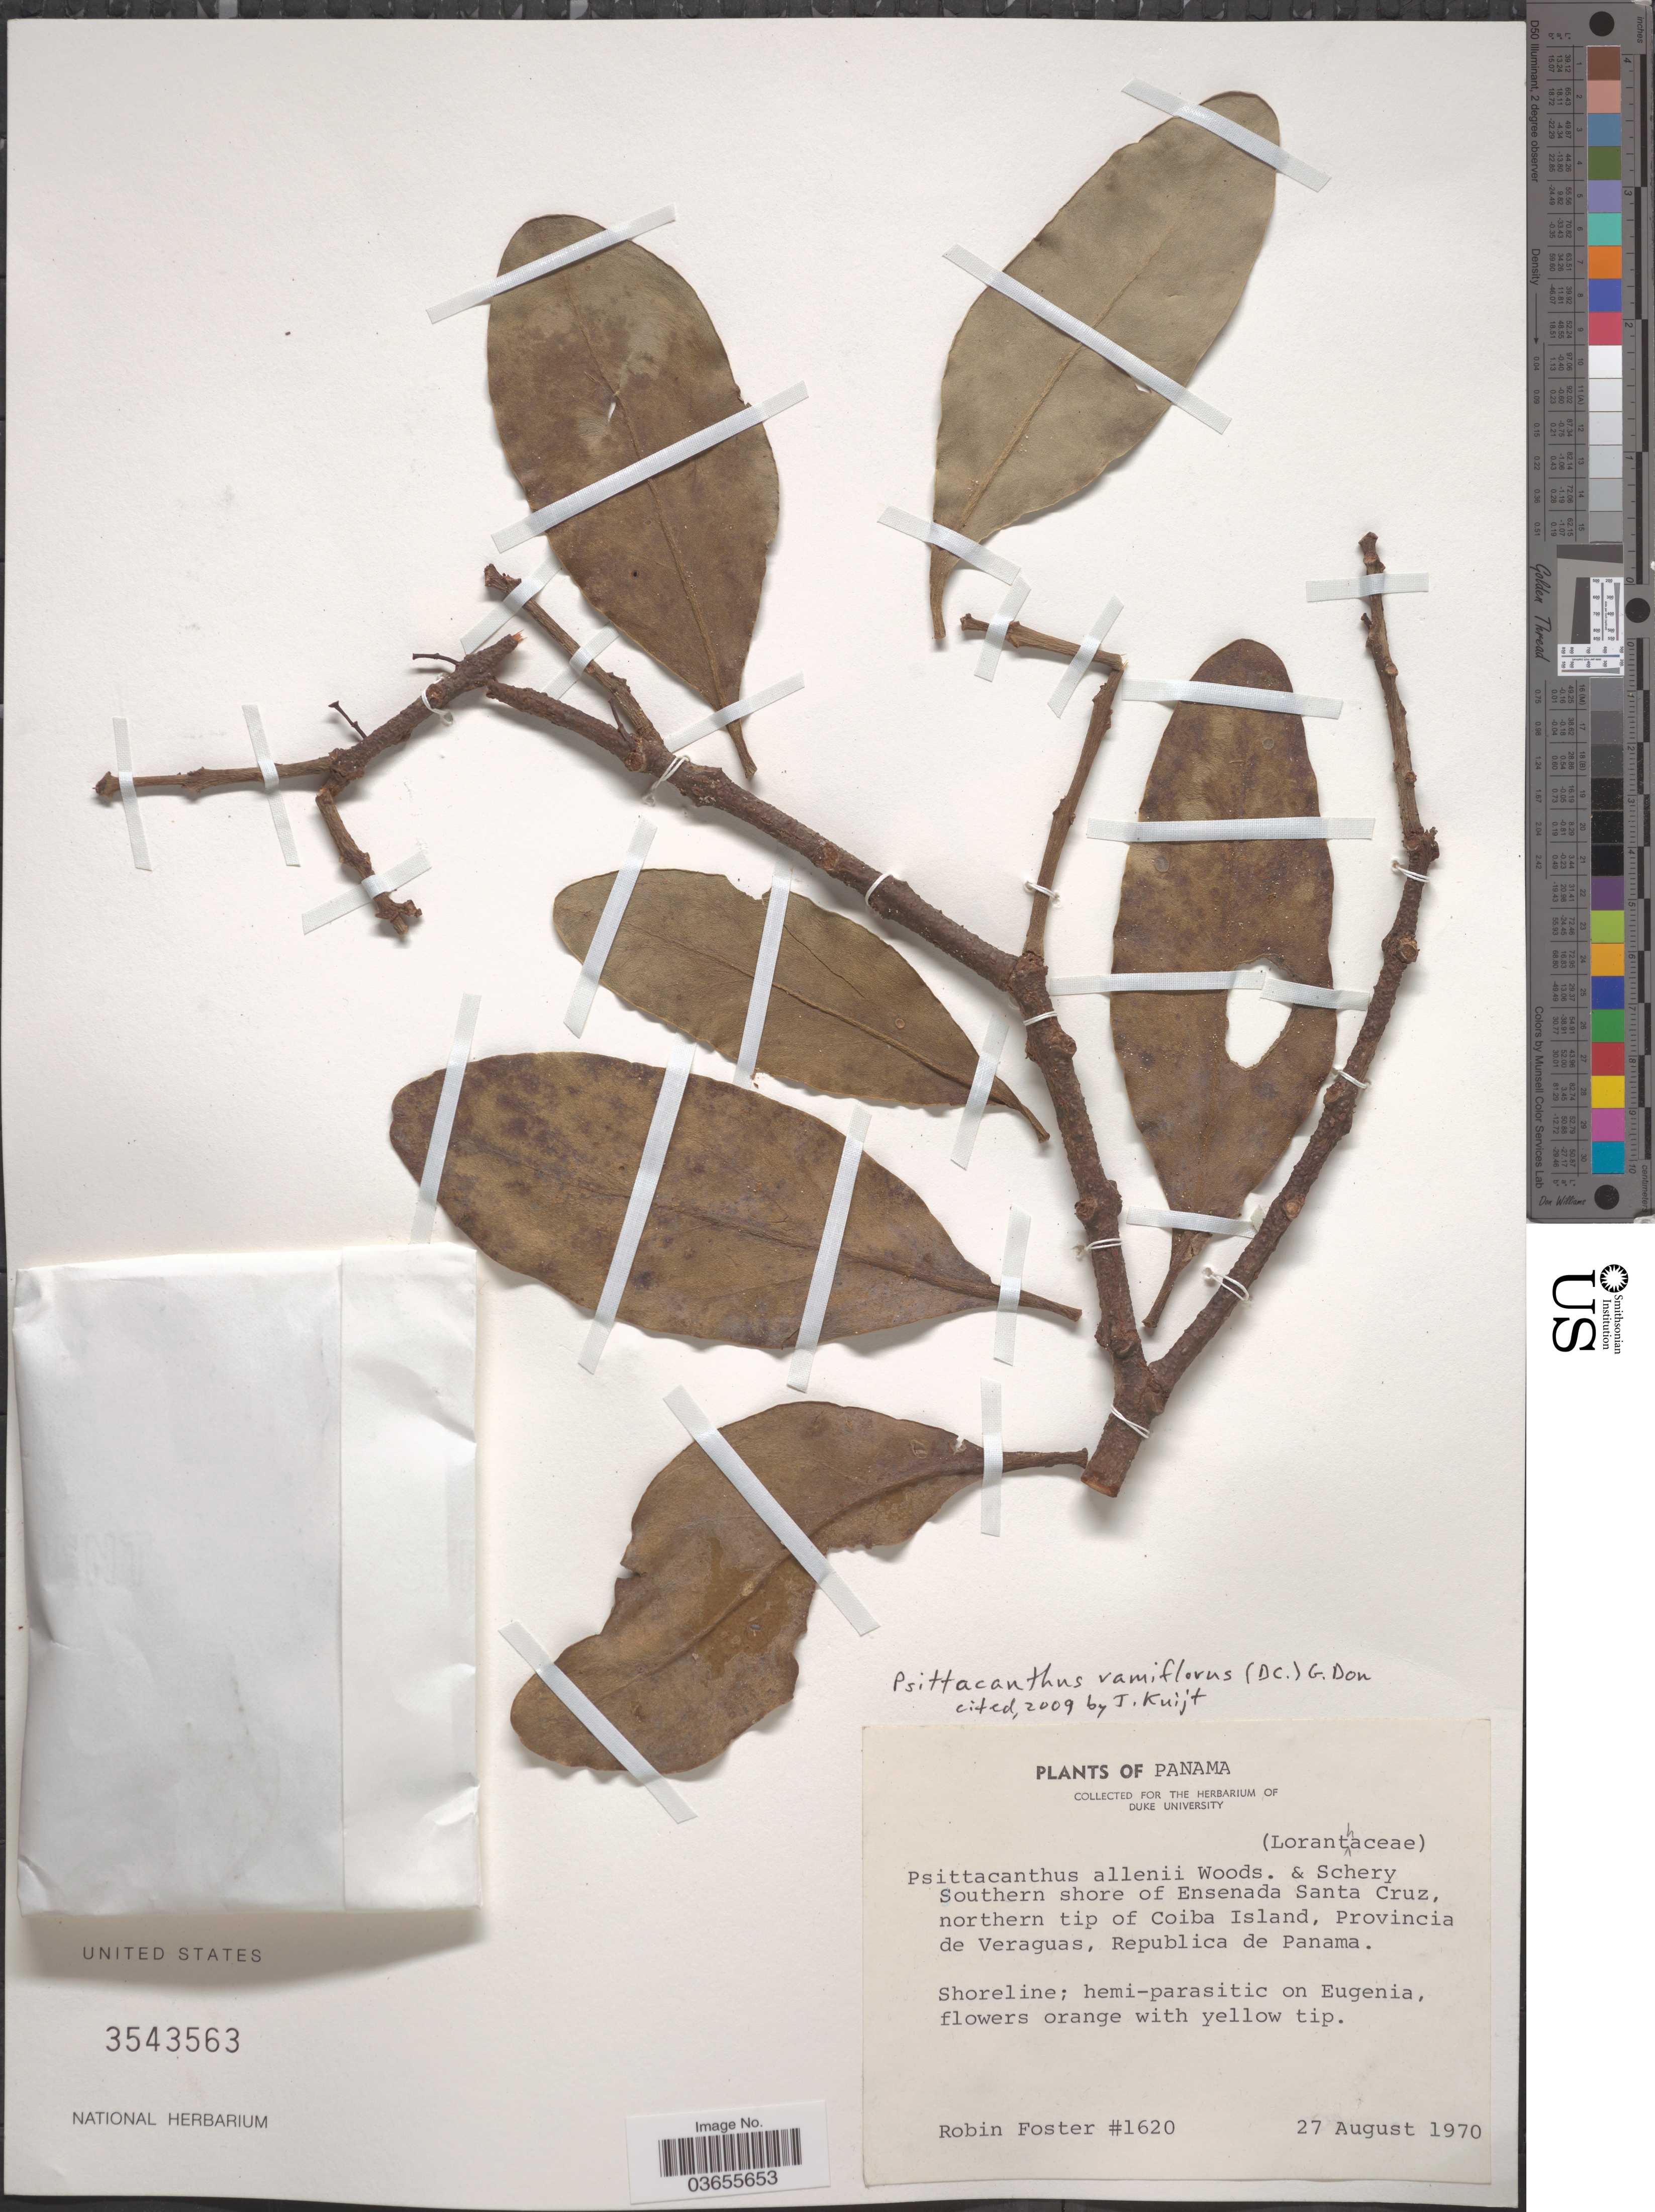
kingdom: Plantae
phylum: Tracheophyta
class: Magnoliopsida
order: Santalales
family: Loranthaceae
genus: Psittacanthus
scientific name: Psittacanthus ramiflorus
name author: (Moc. & Sessé ex DC.) G. Don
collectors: R. B. Foster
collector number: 1620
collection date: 1970-08-27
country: Panama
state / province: Veraguas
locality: Southern shore of Ensenada Santa Cruz, northern tip of Coiba Island, Republica de Panama.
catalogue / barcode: US 3543563